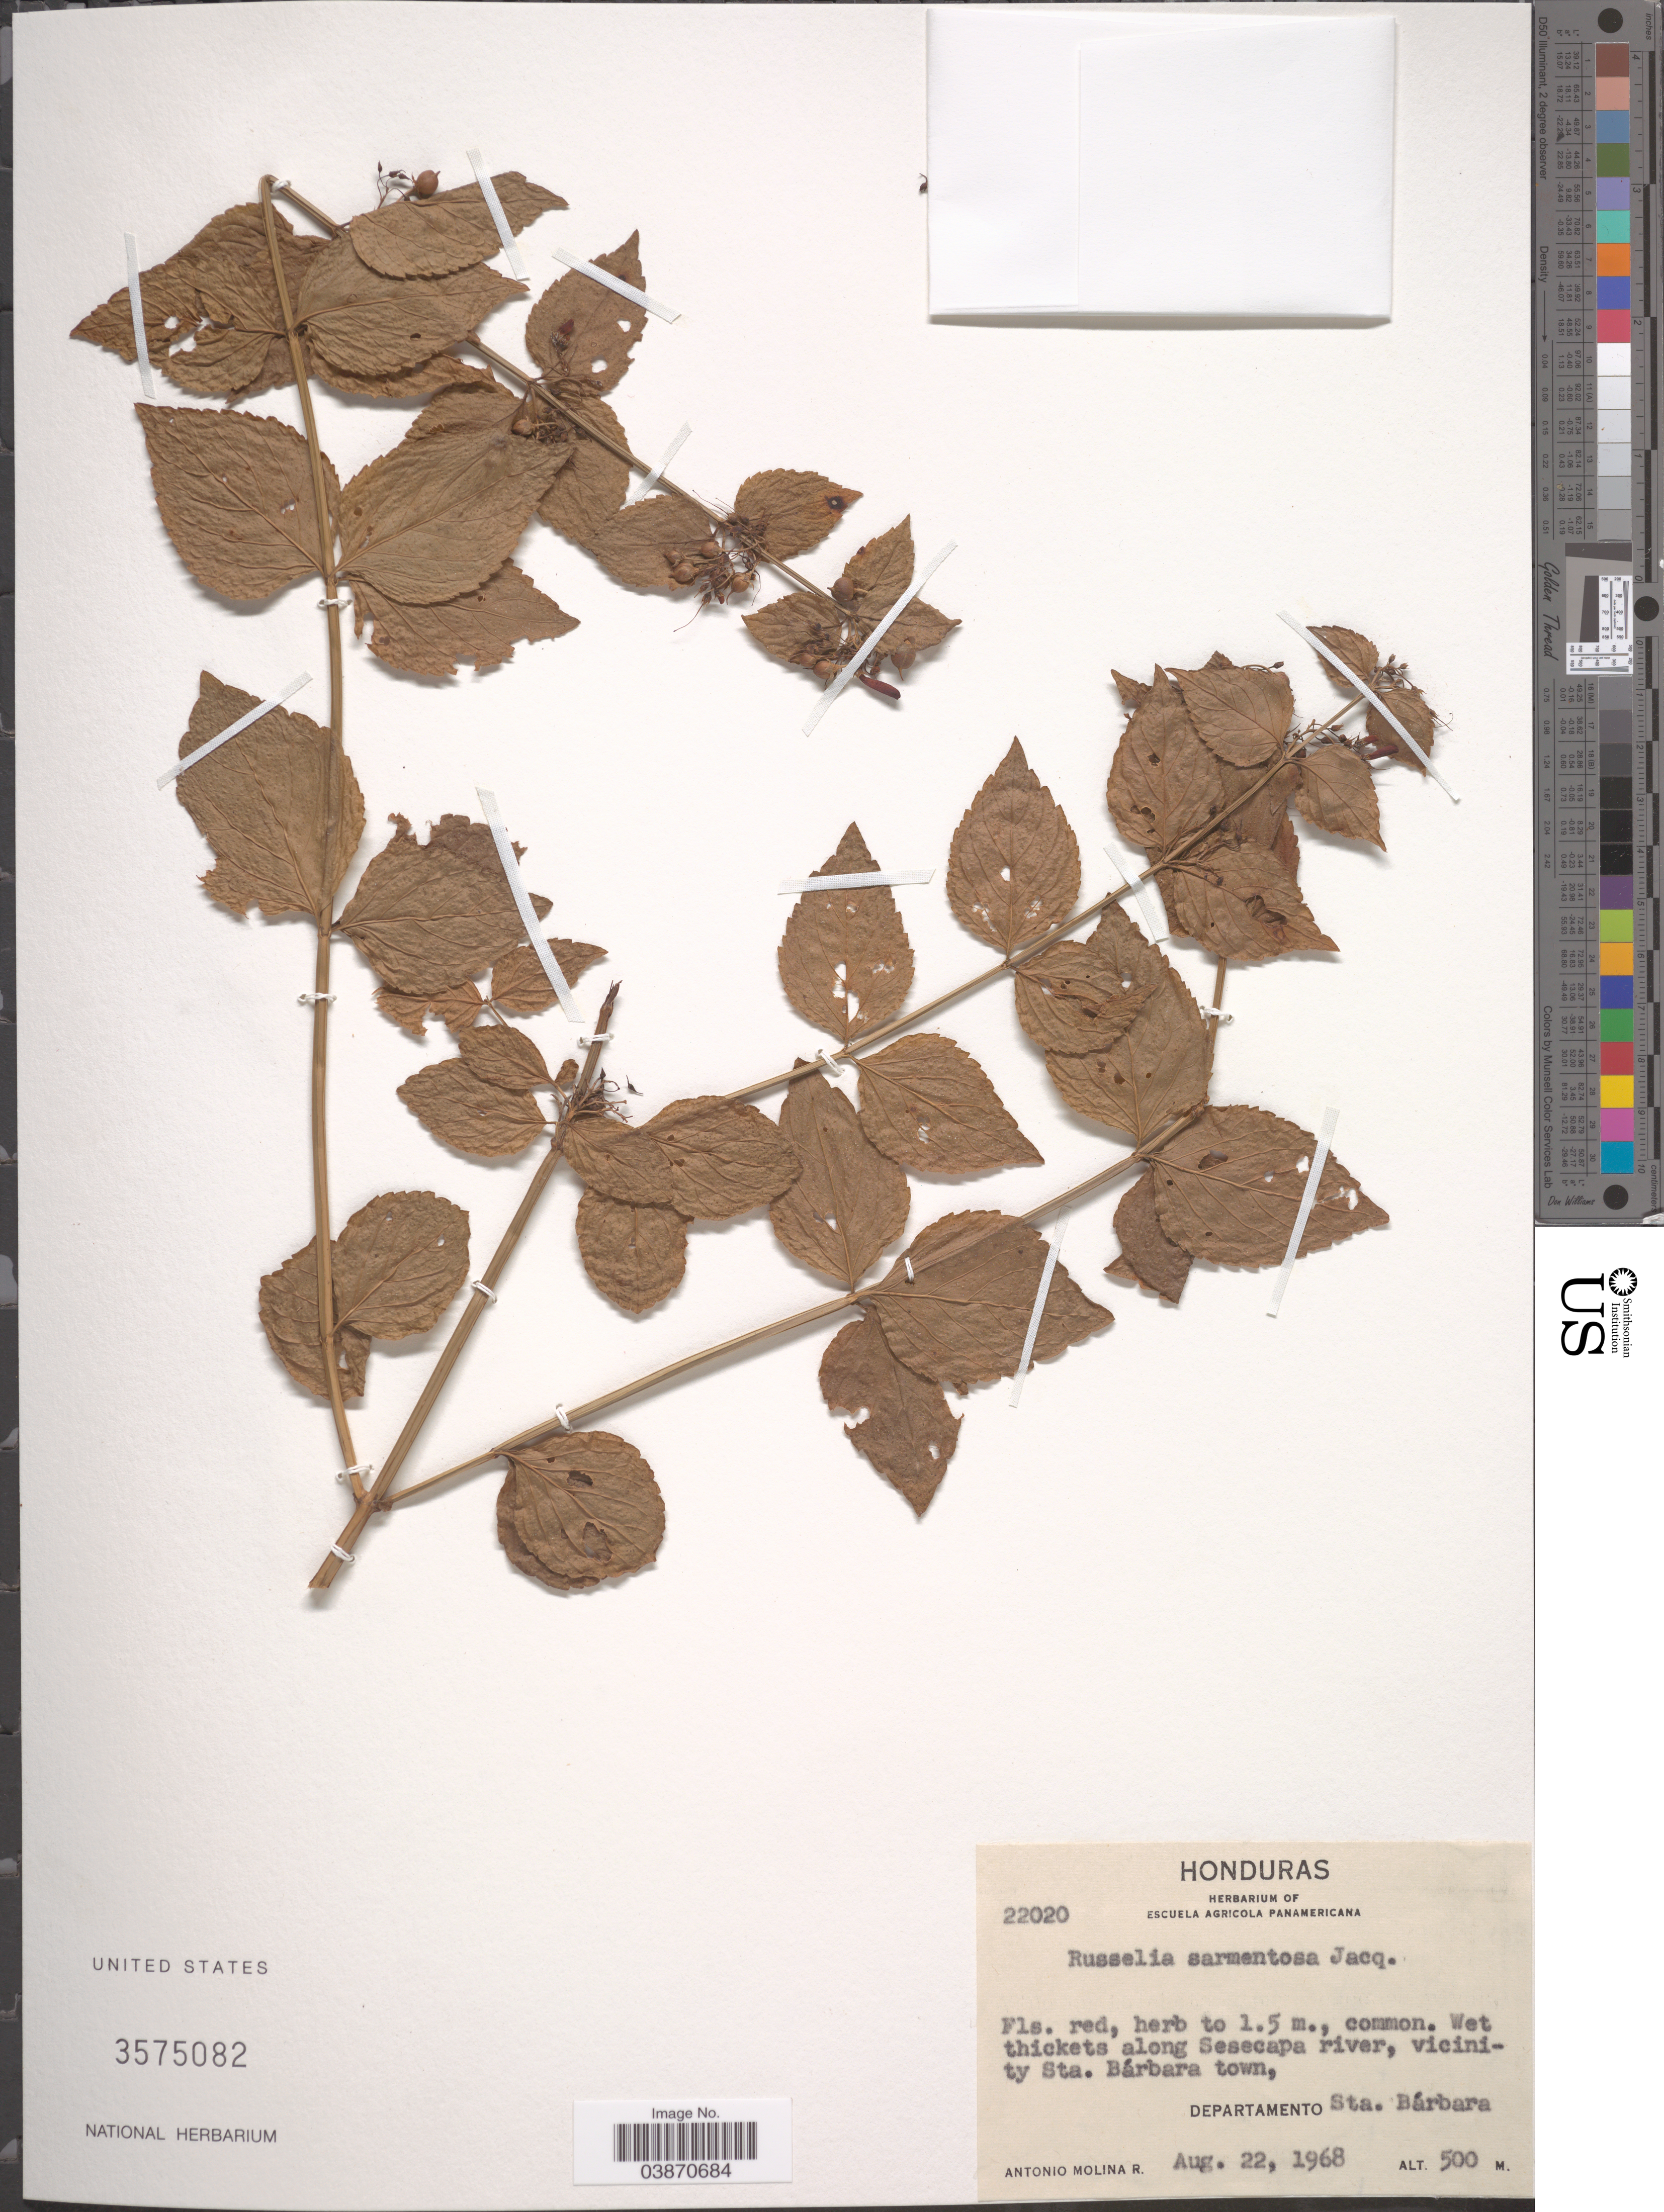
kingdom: Plantae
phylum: Tracheophyta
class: Magnoliopsida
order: Lamiales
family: Plantaginaceae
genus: Russelia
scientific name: Russelia sarmentosa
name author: Jacq.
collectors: A. Molina R.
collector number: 22020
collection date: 1968-08-22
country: Honduras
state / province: Santa Barbara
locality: Wet thickets along Sesecapa river, vicinity Sta. Bárbara town, Departamento Sta. Bárbara.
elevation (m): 500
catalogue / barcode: US 3575082